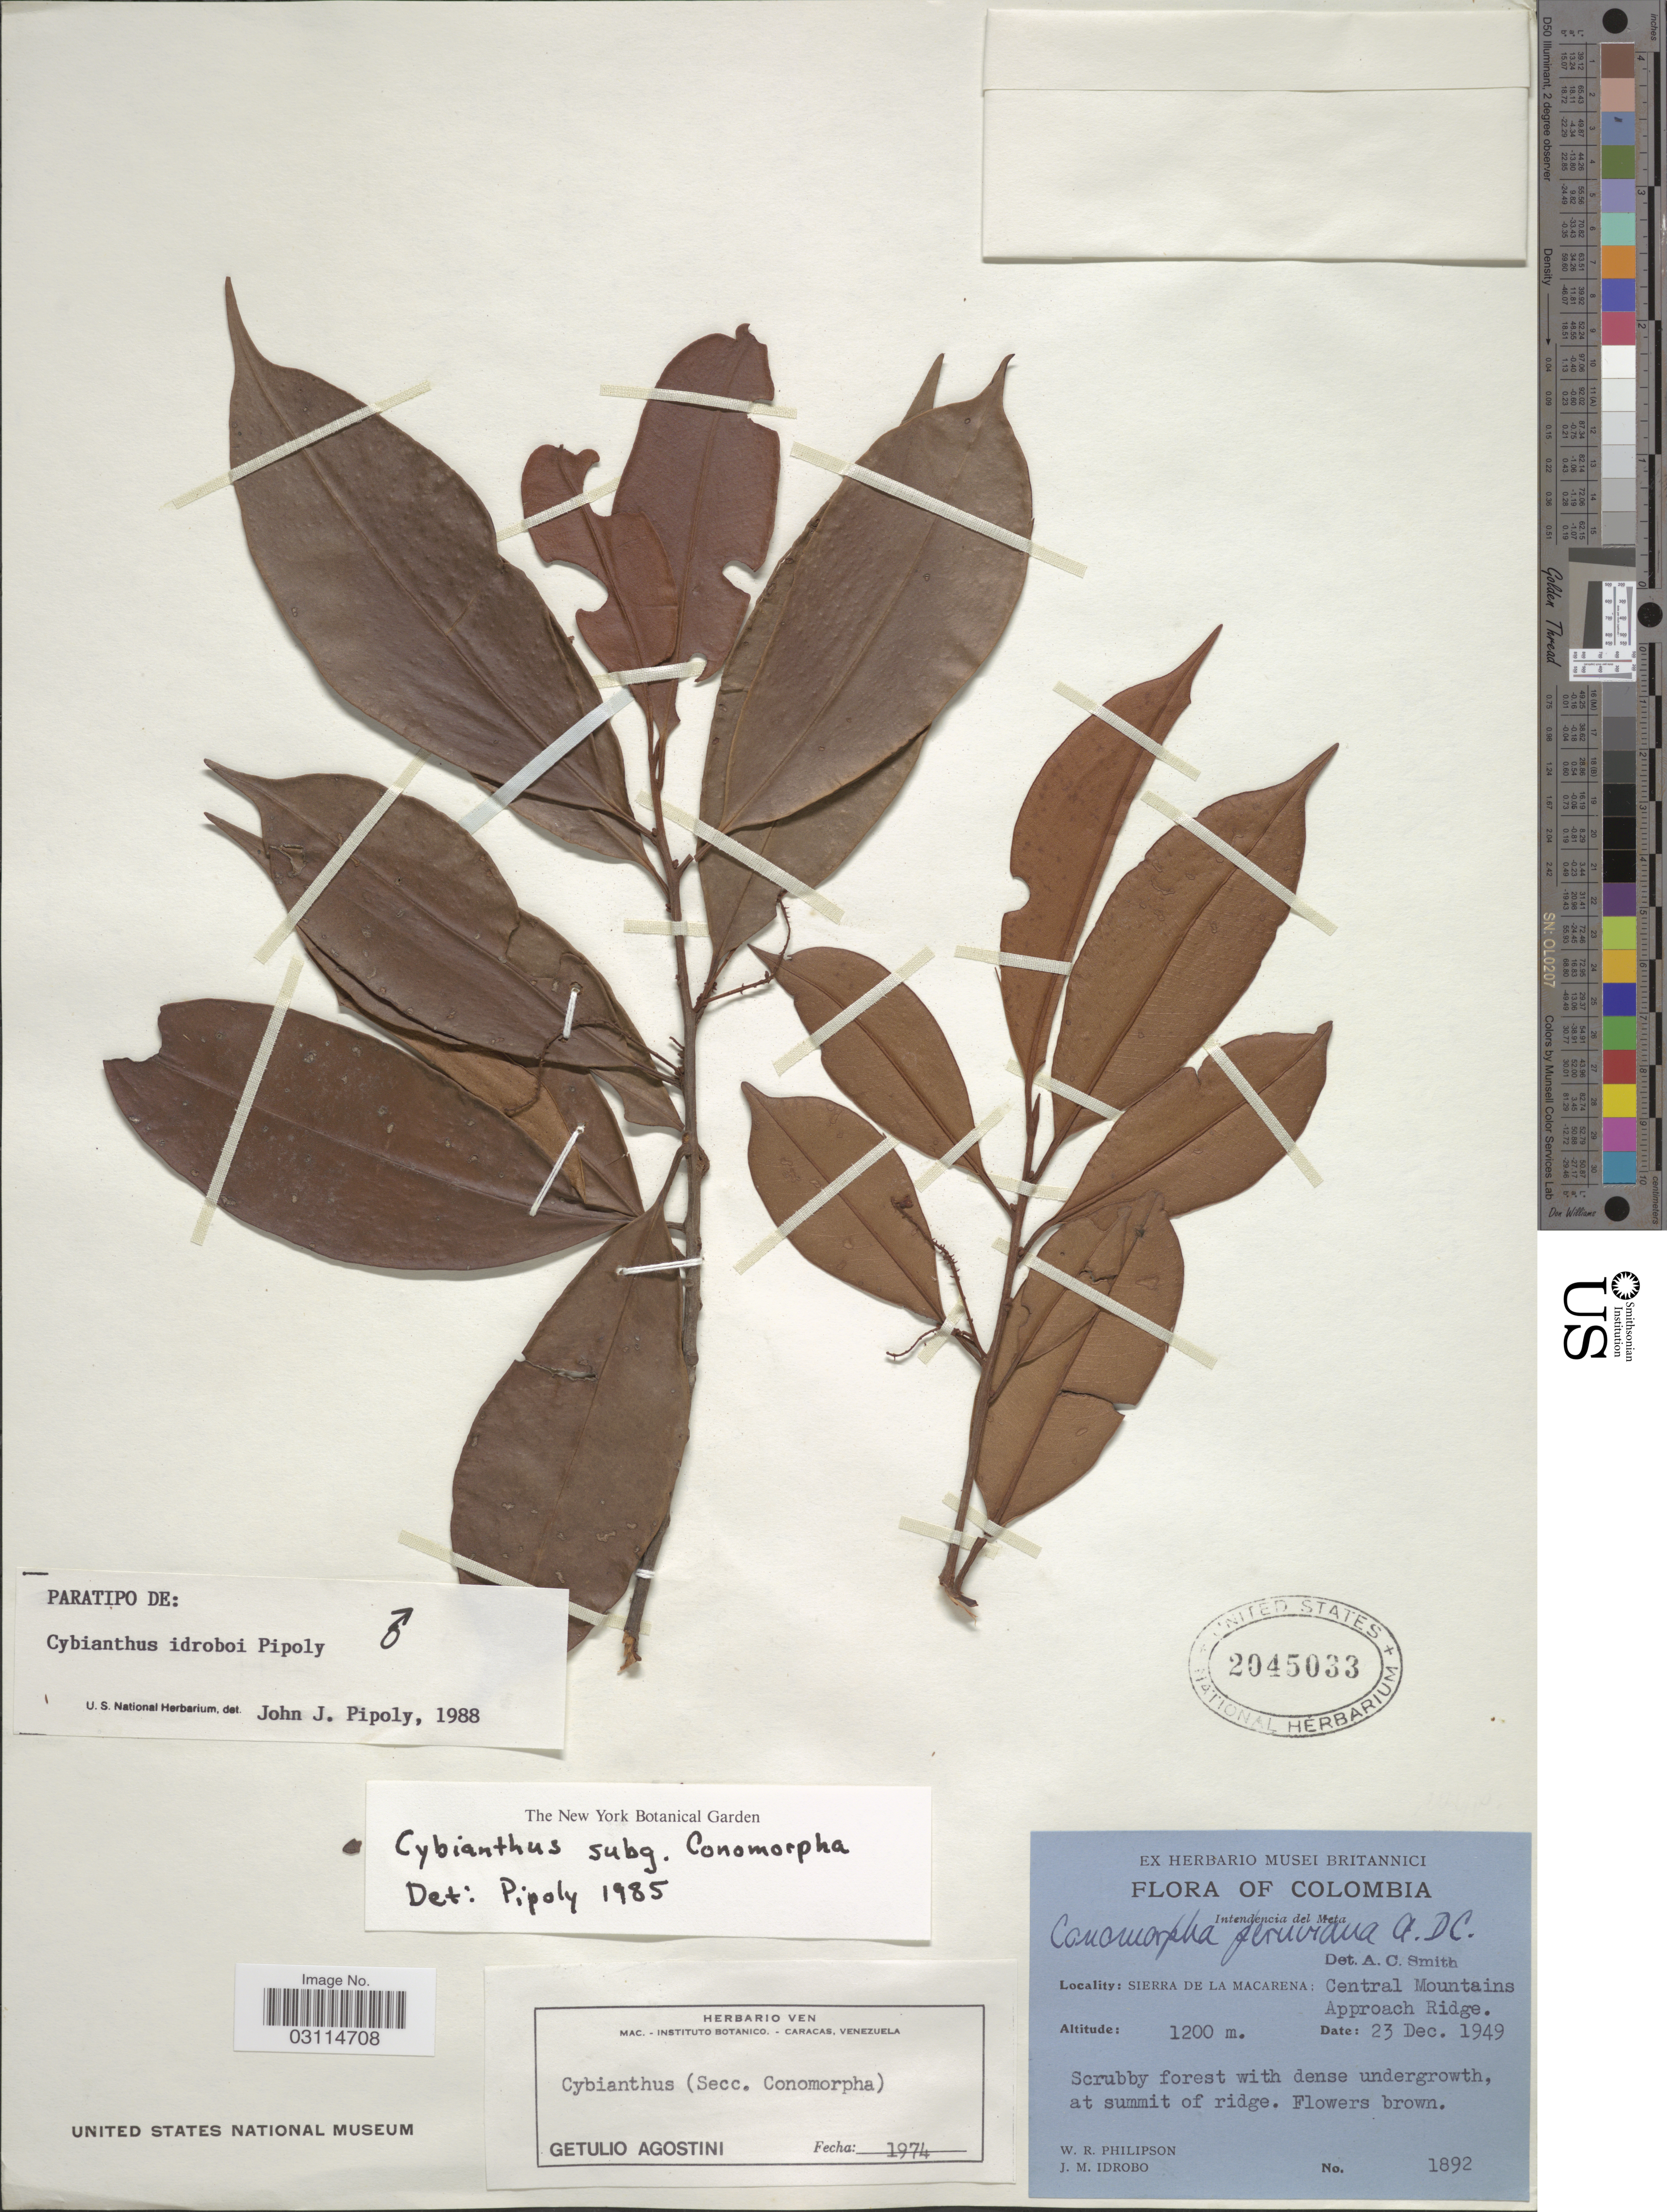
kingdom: Plantae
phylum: Tracheophyta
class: Magnoliopsida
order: Ericales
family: Primulaceae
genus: Cybianthus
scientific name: Cybianthus idroboi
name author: Pipoly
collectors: W. R. Philipson & J. M. Idrobo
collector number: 1892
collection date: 1949-12-23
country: Colombia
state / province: Meta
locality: Intendencia del Meta, Sierra de La Macarena: Central Mountains Approach Ridge.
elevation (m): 1200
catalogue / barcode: US 2045033